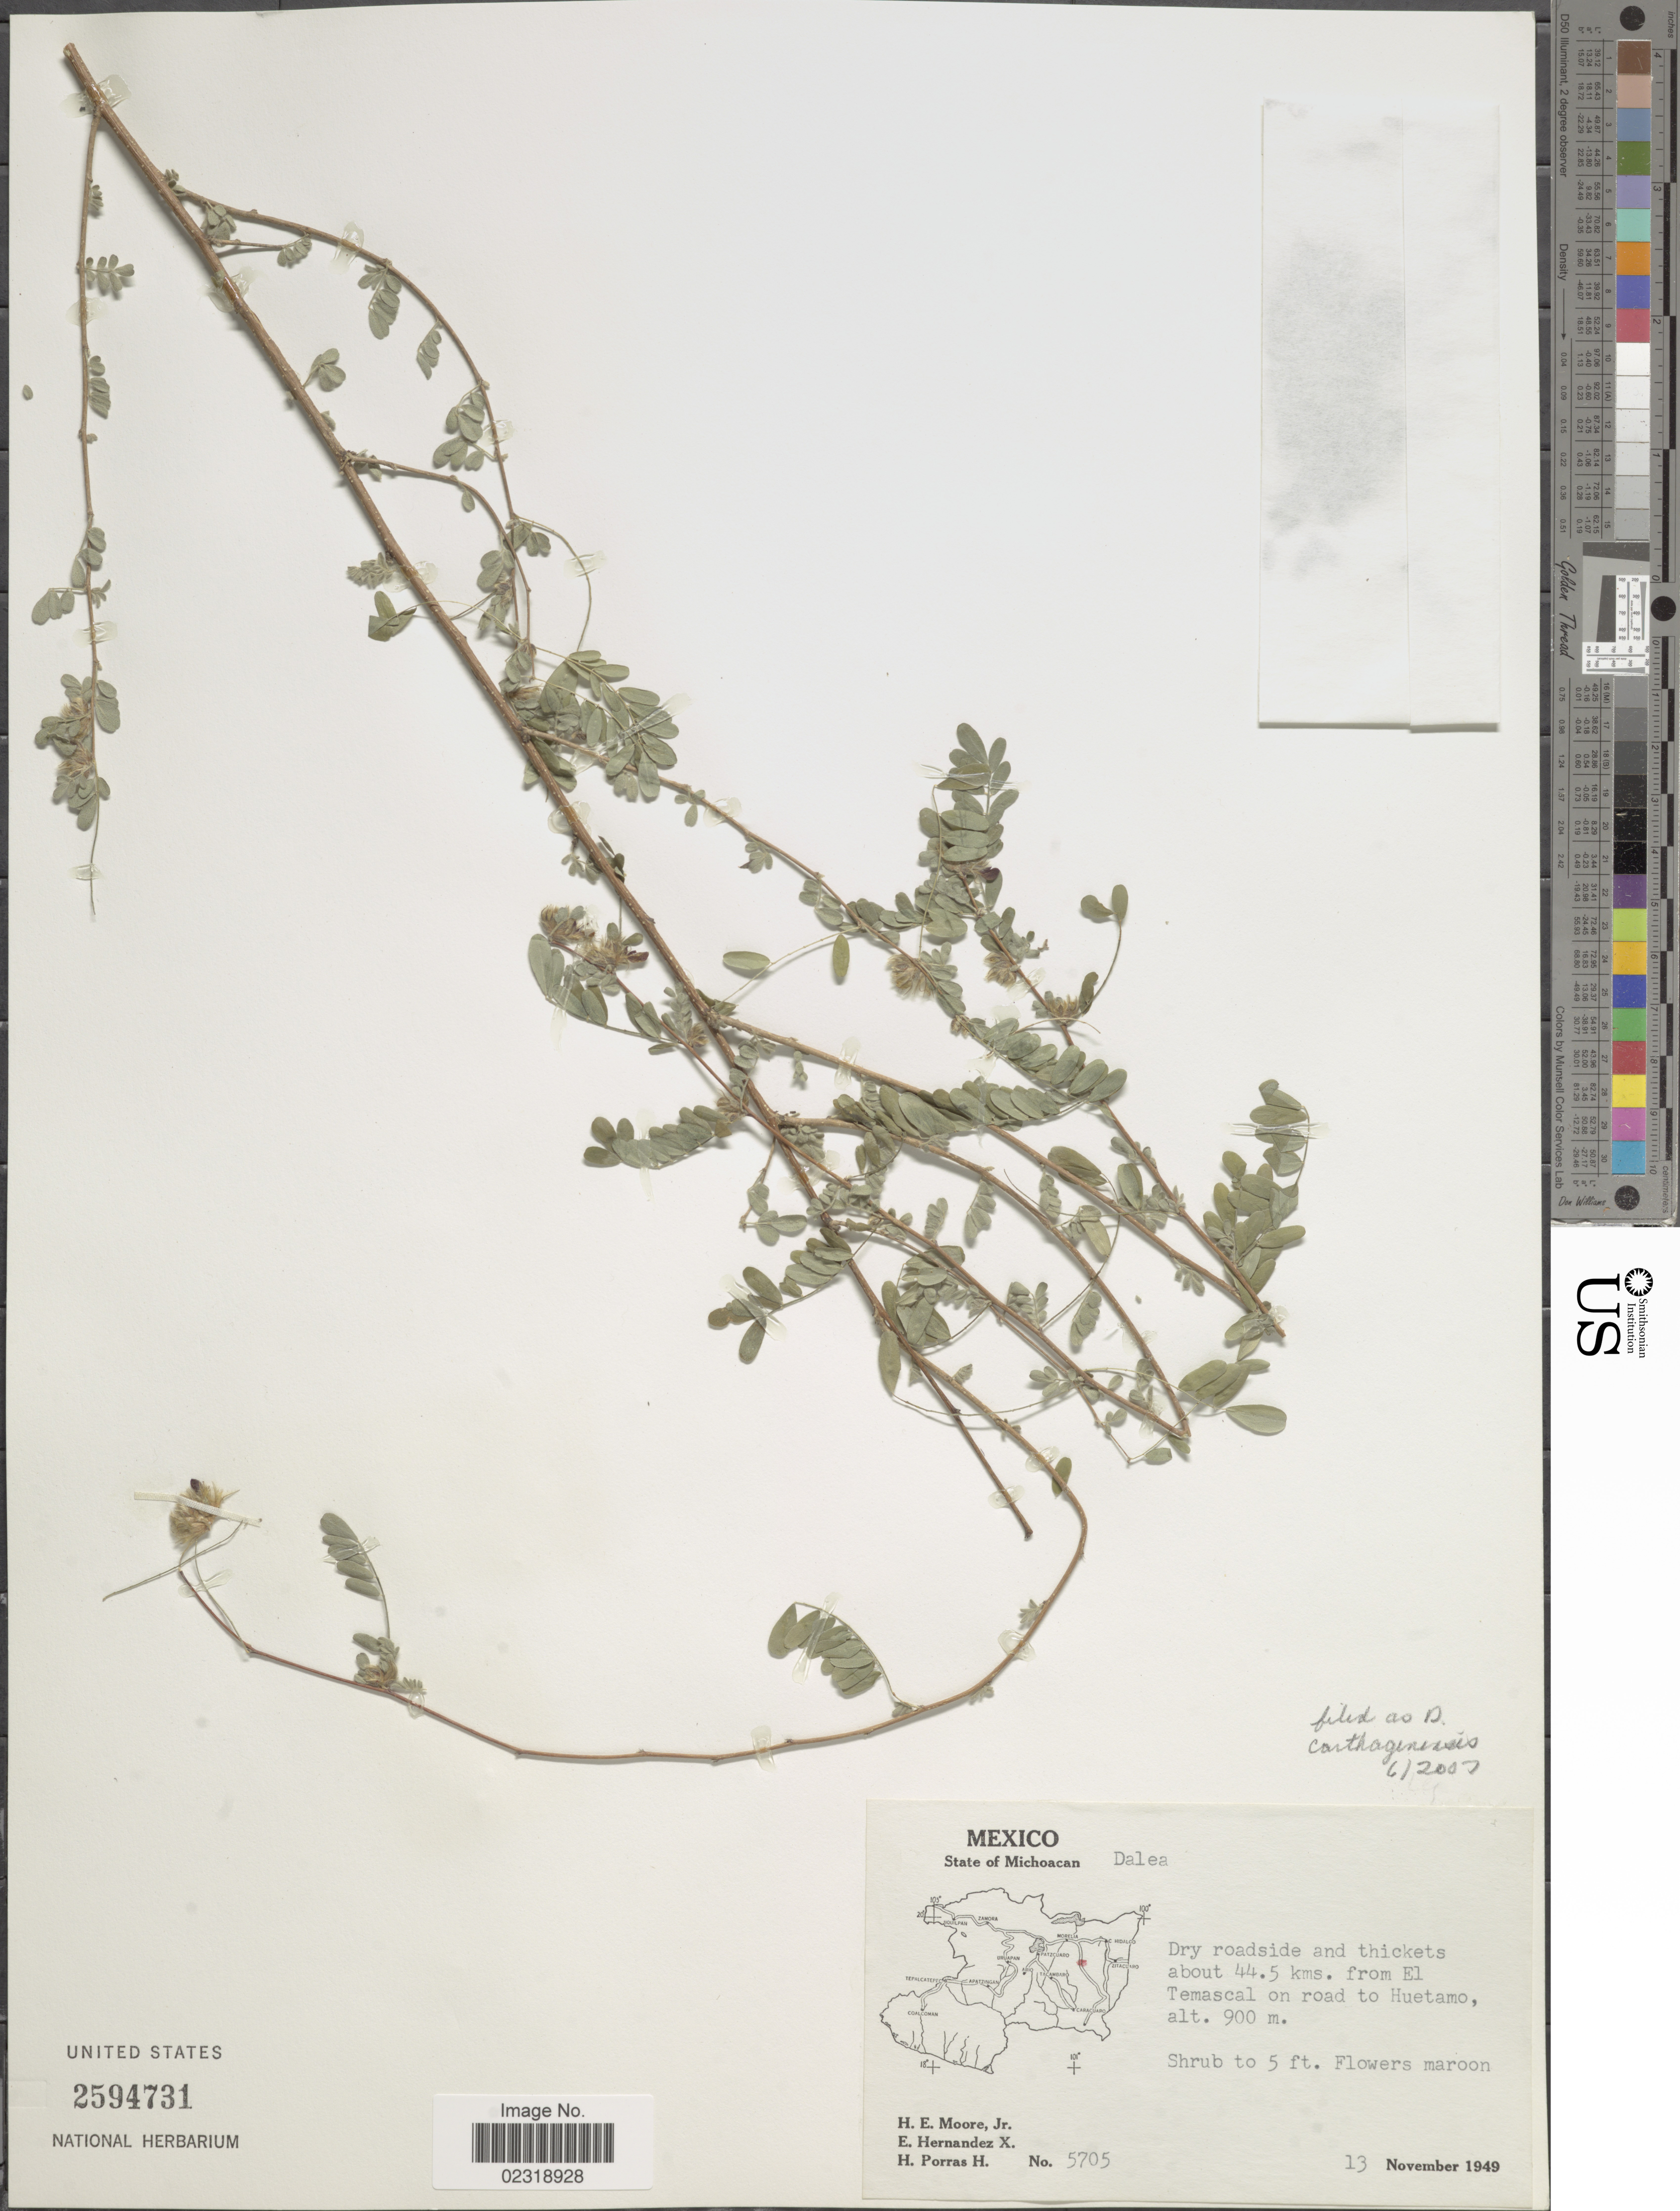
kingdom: Plantae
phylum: Tracheophyta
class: Magnoliopsida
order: Fabales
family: Fabaceae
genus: Dalea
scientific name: Dalea carthagenensis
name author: (Jacq.) J.F. Macbr.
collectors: H. Moore, E. Hernandez X. & H. Porras-H.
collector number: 5705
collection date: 1949-11-13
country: Mexico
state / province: Michoacán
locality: Dry roadsides and thickets about 44.5 kms. from El Temascal on road to Huetamo.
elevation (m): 900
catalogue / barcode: US 2594731